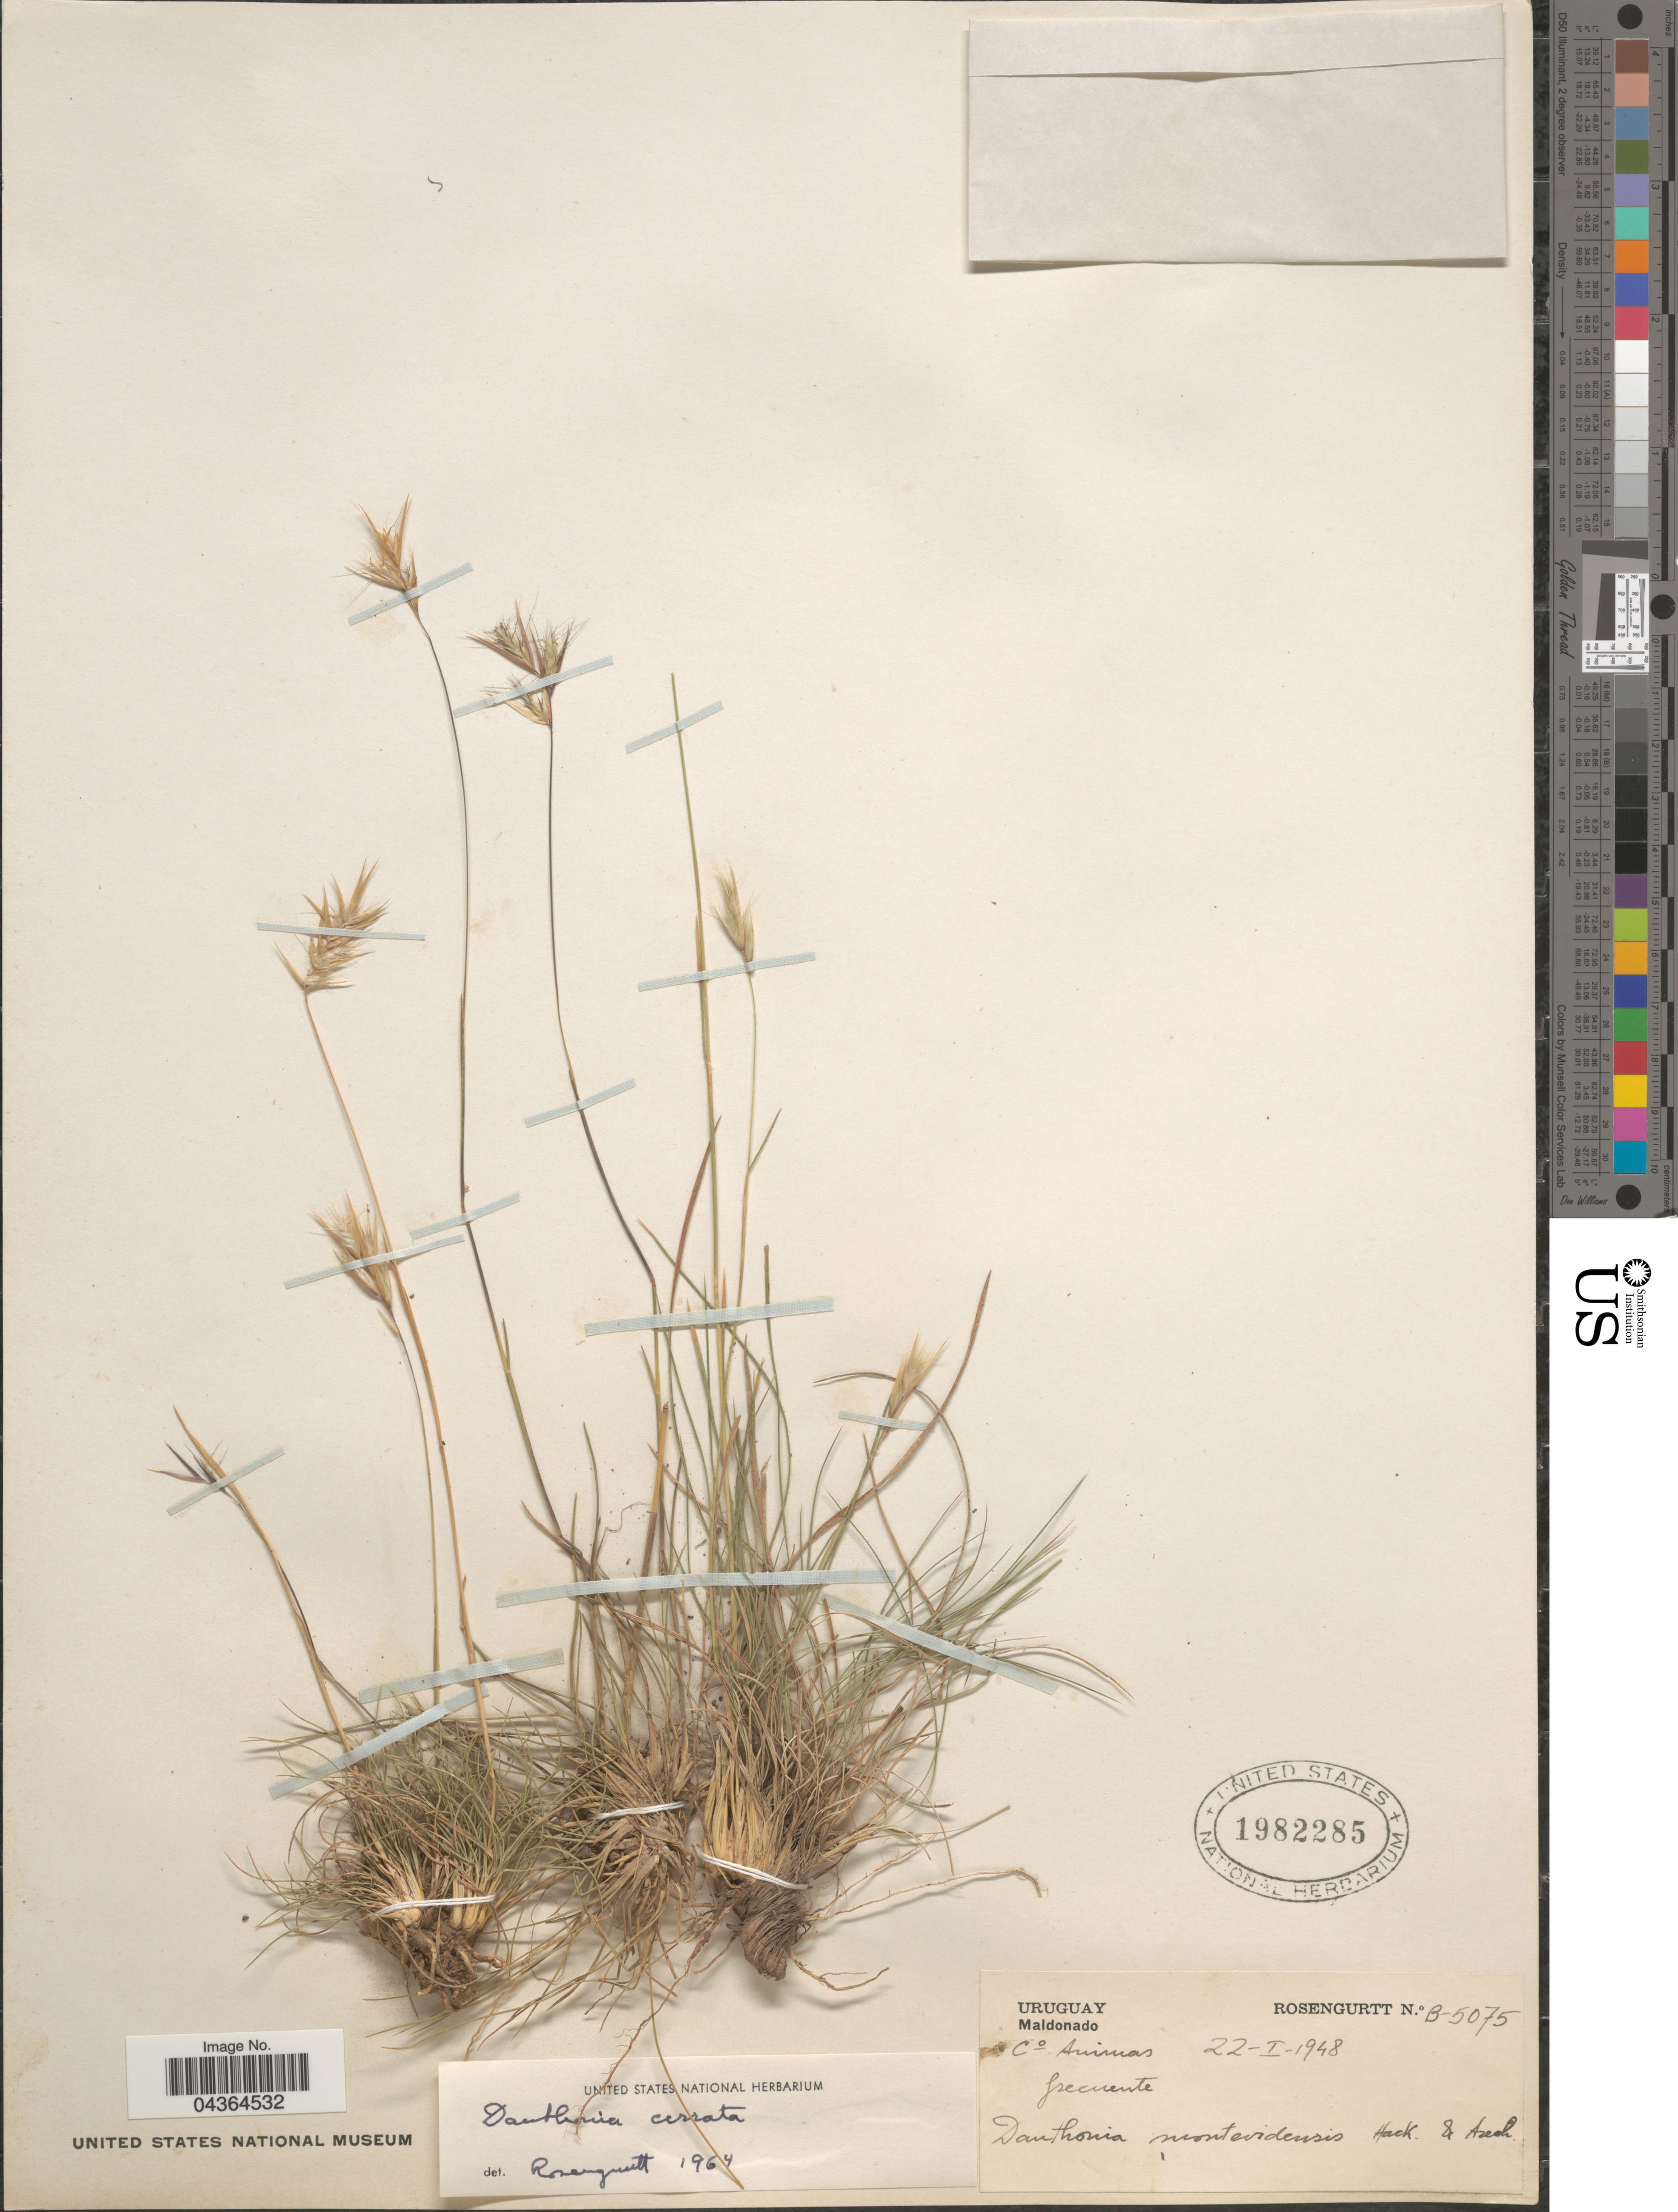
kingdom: Plantae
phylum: Tracheophyta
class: Liliopsida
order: Poales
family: Poaceae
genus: Danthonia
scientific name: Danthonia cirrata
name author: Hack. & Arechav.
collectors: Rosengurtt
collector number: B-5075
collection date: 1948-01-22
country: Uruguay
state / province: Maldonado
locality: C° Animas.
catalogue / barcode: US 1982285